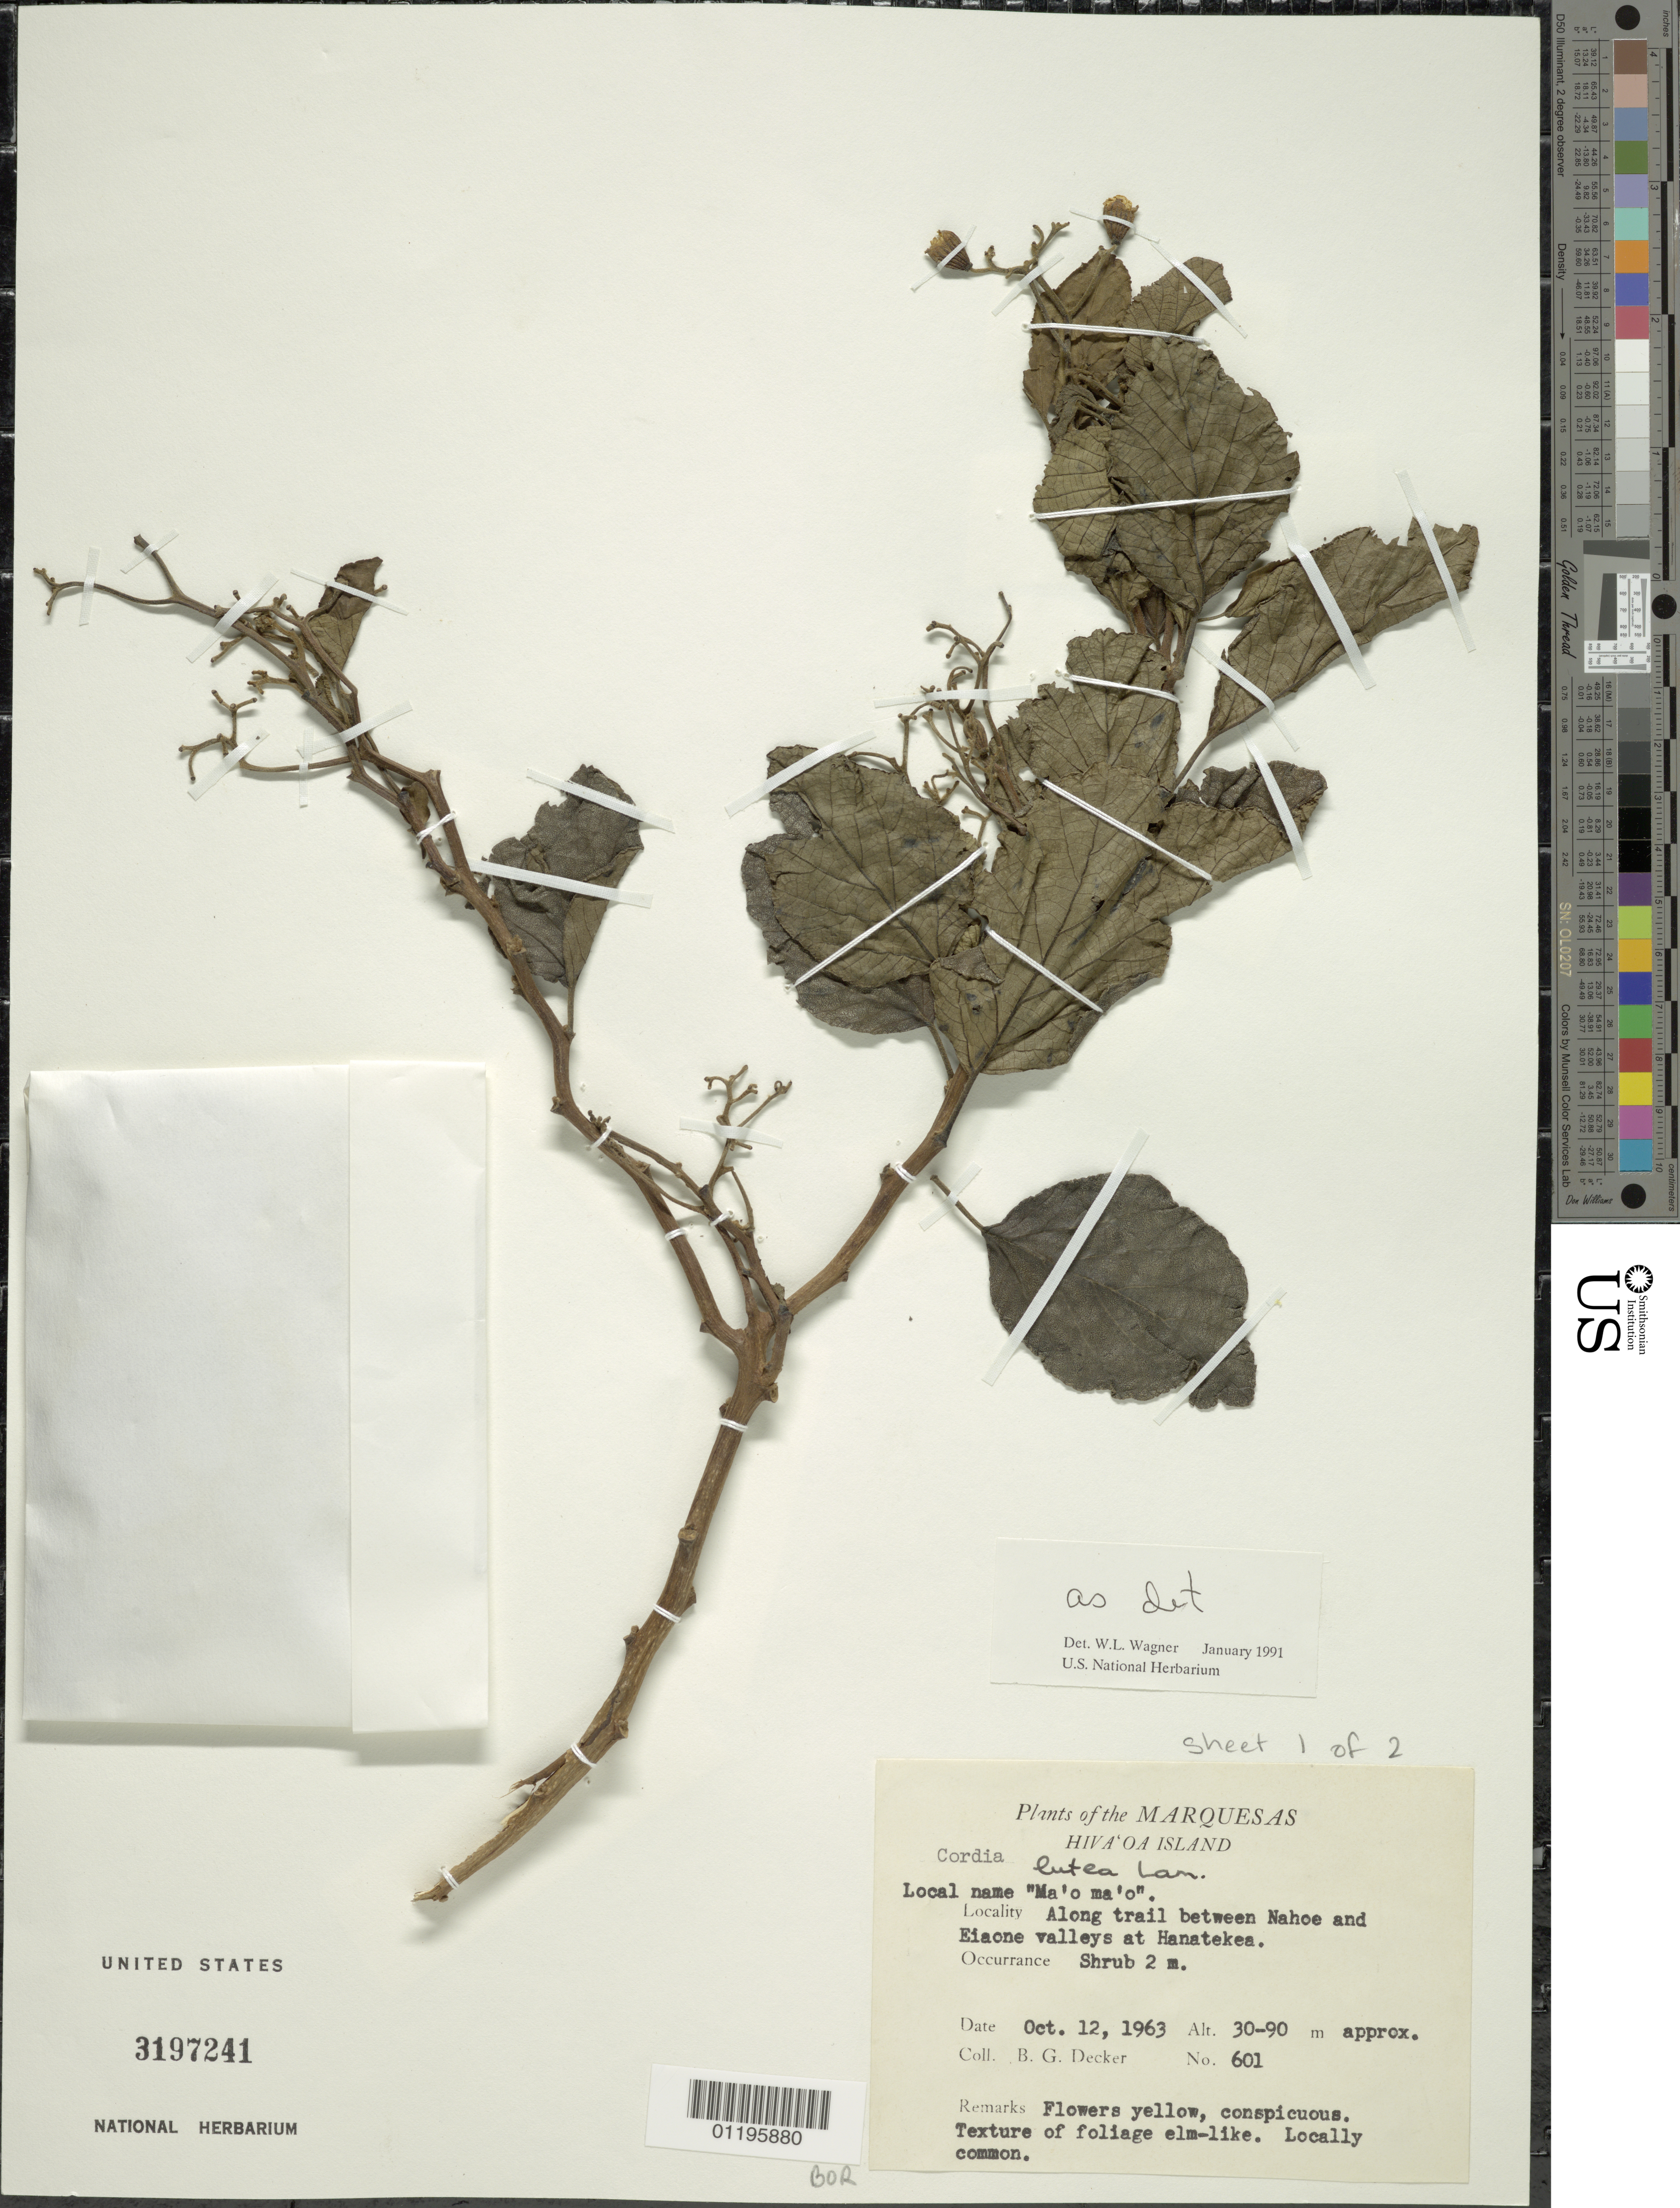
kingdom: Plantae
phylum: Tracheophyta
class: Magnoliopsida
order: Boraginales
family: Cordiaceae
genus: Cordia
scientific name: Cordia lutea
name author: Lam.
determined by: Wagner, W. L., (BOT), Smithsonian Institution - National Museum of Natural History (UNITED STATES)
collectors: B. G. Decker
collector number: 601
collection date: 1963-10-12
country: French Polynesia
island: Hiva Oa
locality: along trail between Nahoe and Eiaone valleys at Hanatekea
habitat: Locally common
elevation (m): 30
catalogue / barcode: US 3197241